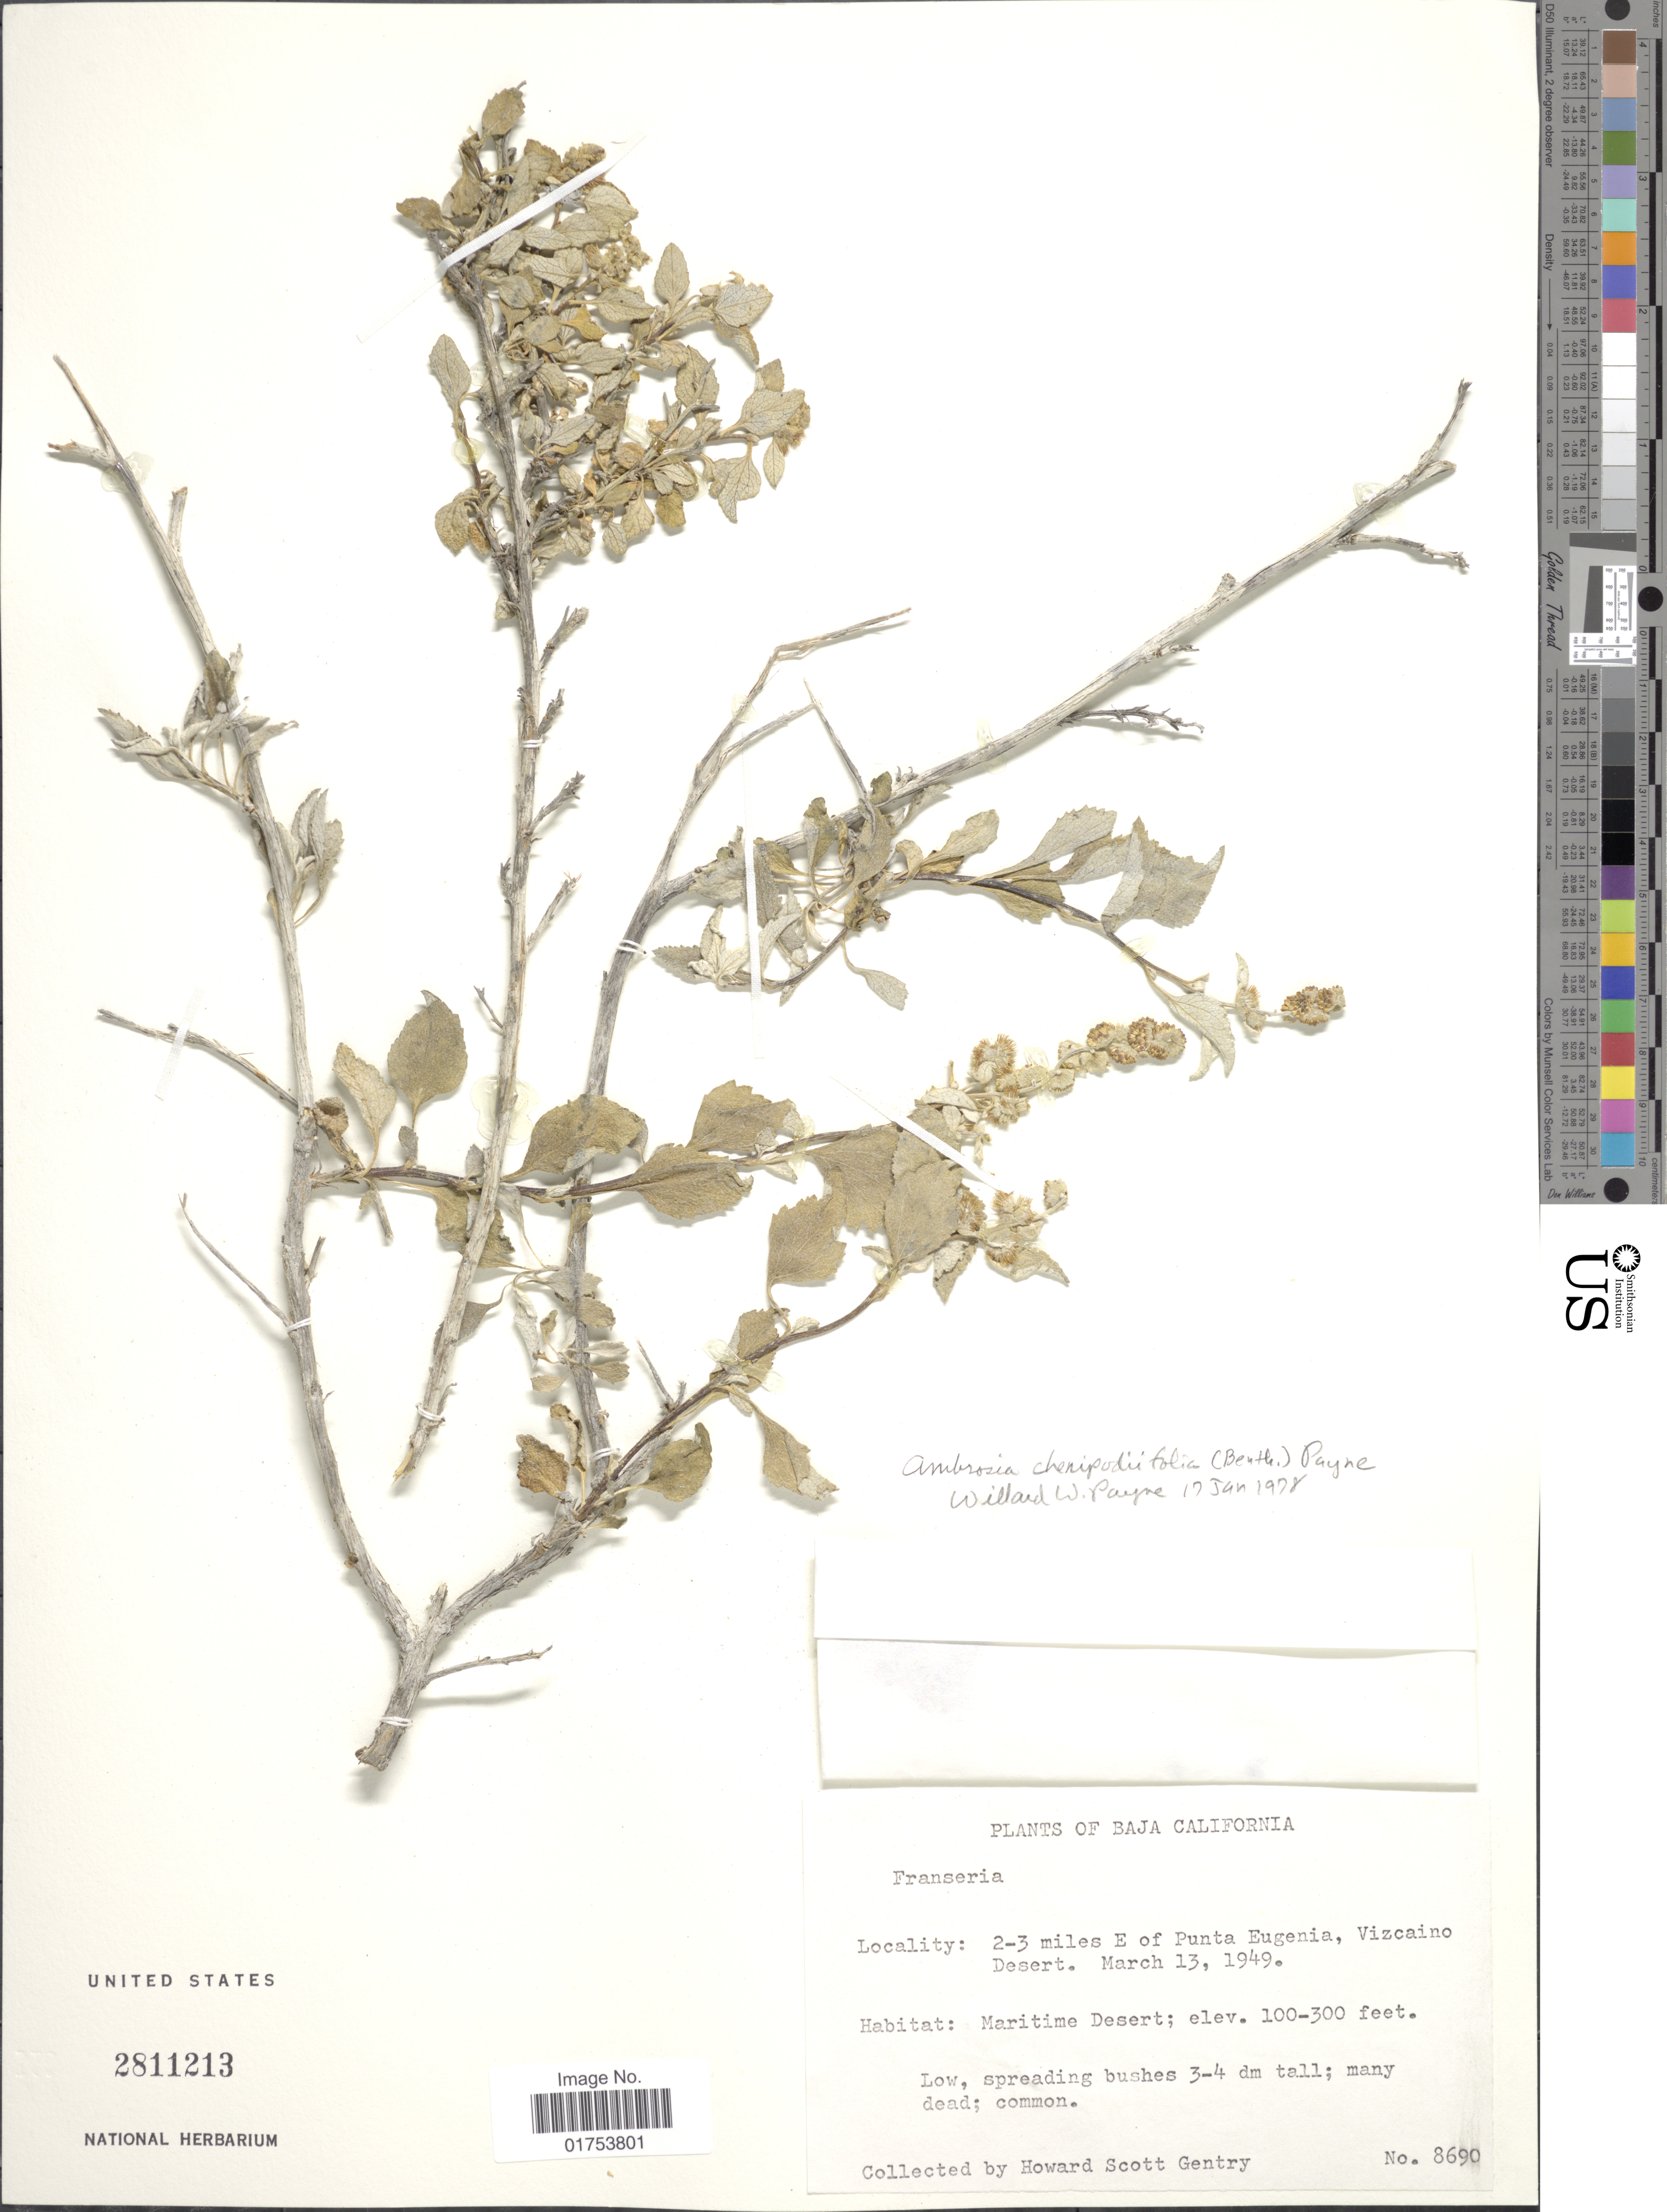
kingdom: Plantae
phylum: Tracheophyta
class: Magnoliopsida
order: Asterales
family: Asteraceae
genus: Ambrosia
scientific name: Ambrosia cheiranthifolia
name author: A. Gray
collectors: H. S. Gentry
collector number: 8690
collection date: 1949-03-13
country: Mexico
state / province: Baja California Sur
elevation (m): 30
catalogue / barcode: US 2811213